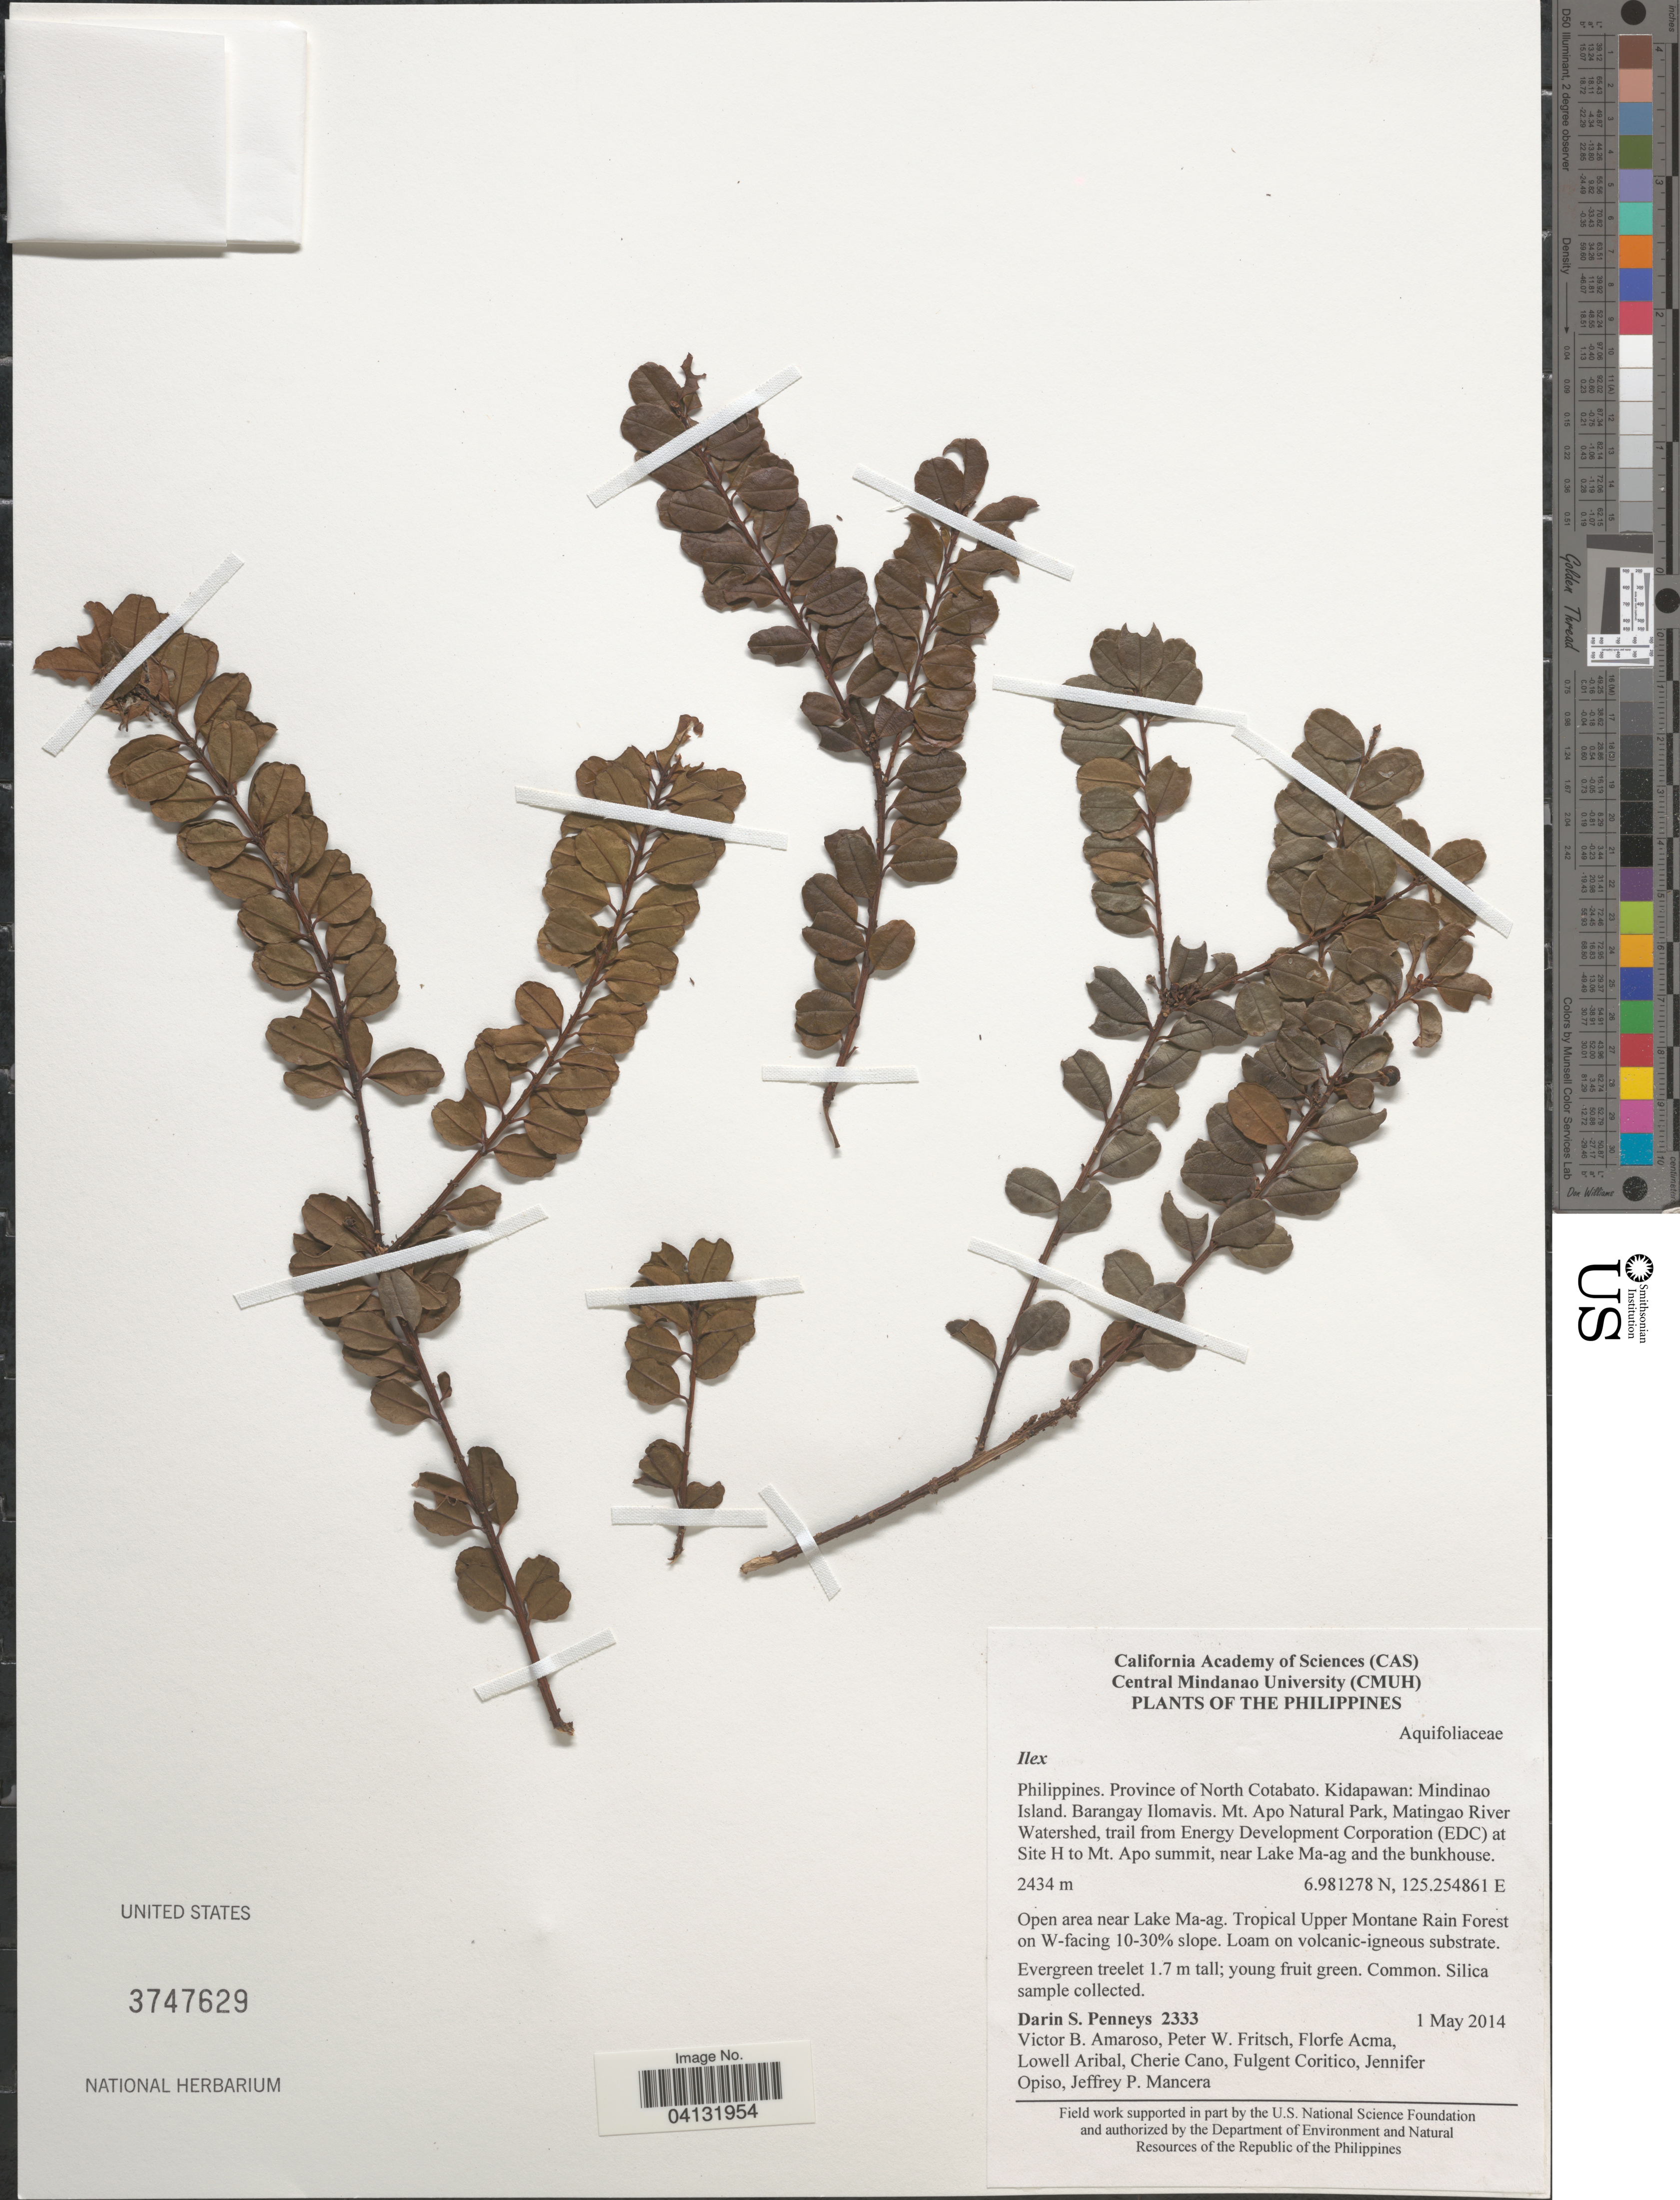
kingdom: Plantae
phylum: Tracheophyta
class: Magnoliopsida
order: Aquifoliales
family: Aquifoliaceae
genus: Ilex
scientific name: Ilex sp.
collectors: D. S. Penneys, V. Amoroso, P. W. Fritsch, F. Acma & et al.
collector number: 2333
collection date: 2014-05-01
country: Philippines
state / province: Soccsksargen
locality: Province of North Cotabato. Kidapawan: Mindinao Island. Barangay Ilomavis. Mt. Apo Natural Park, Matingao River Watershed, trail from Energy Development Corporation (EDC) at Site H to Mt. Apo summit, near Lake Ma-ag and the bunkhouse. Tropical Upper Montane Rain Forest on W-facing 10-30% slope.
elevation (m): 2434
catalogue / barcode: US 3747629